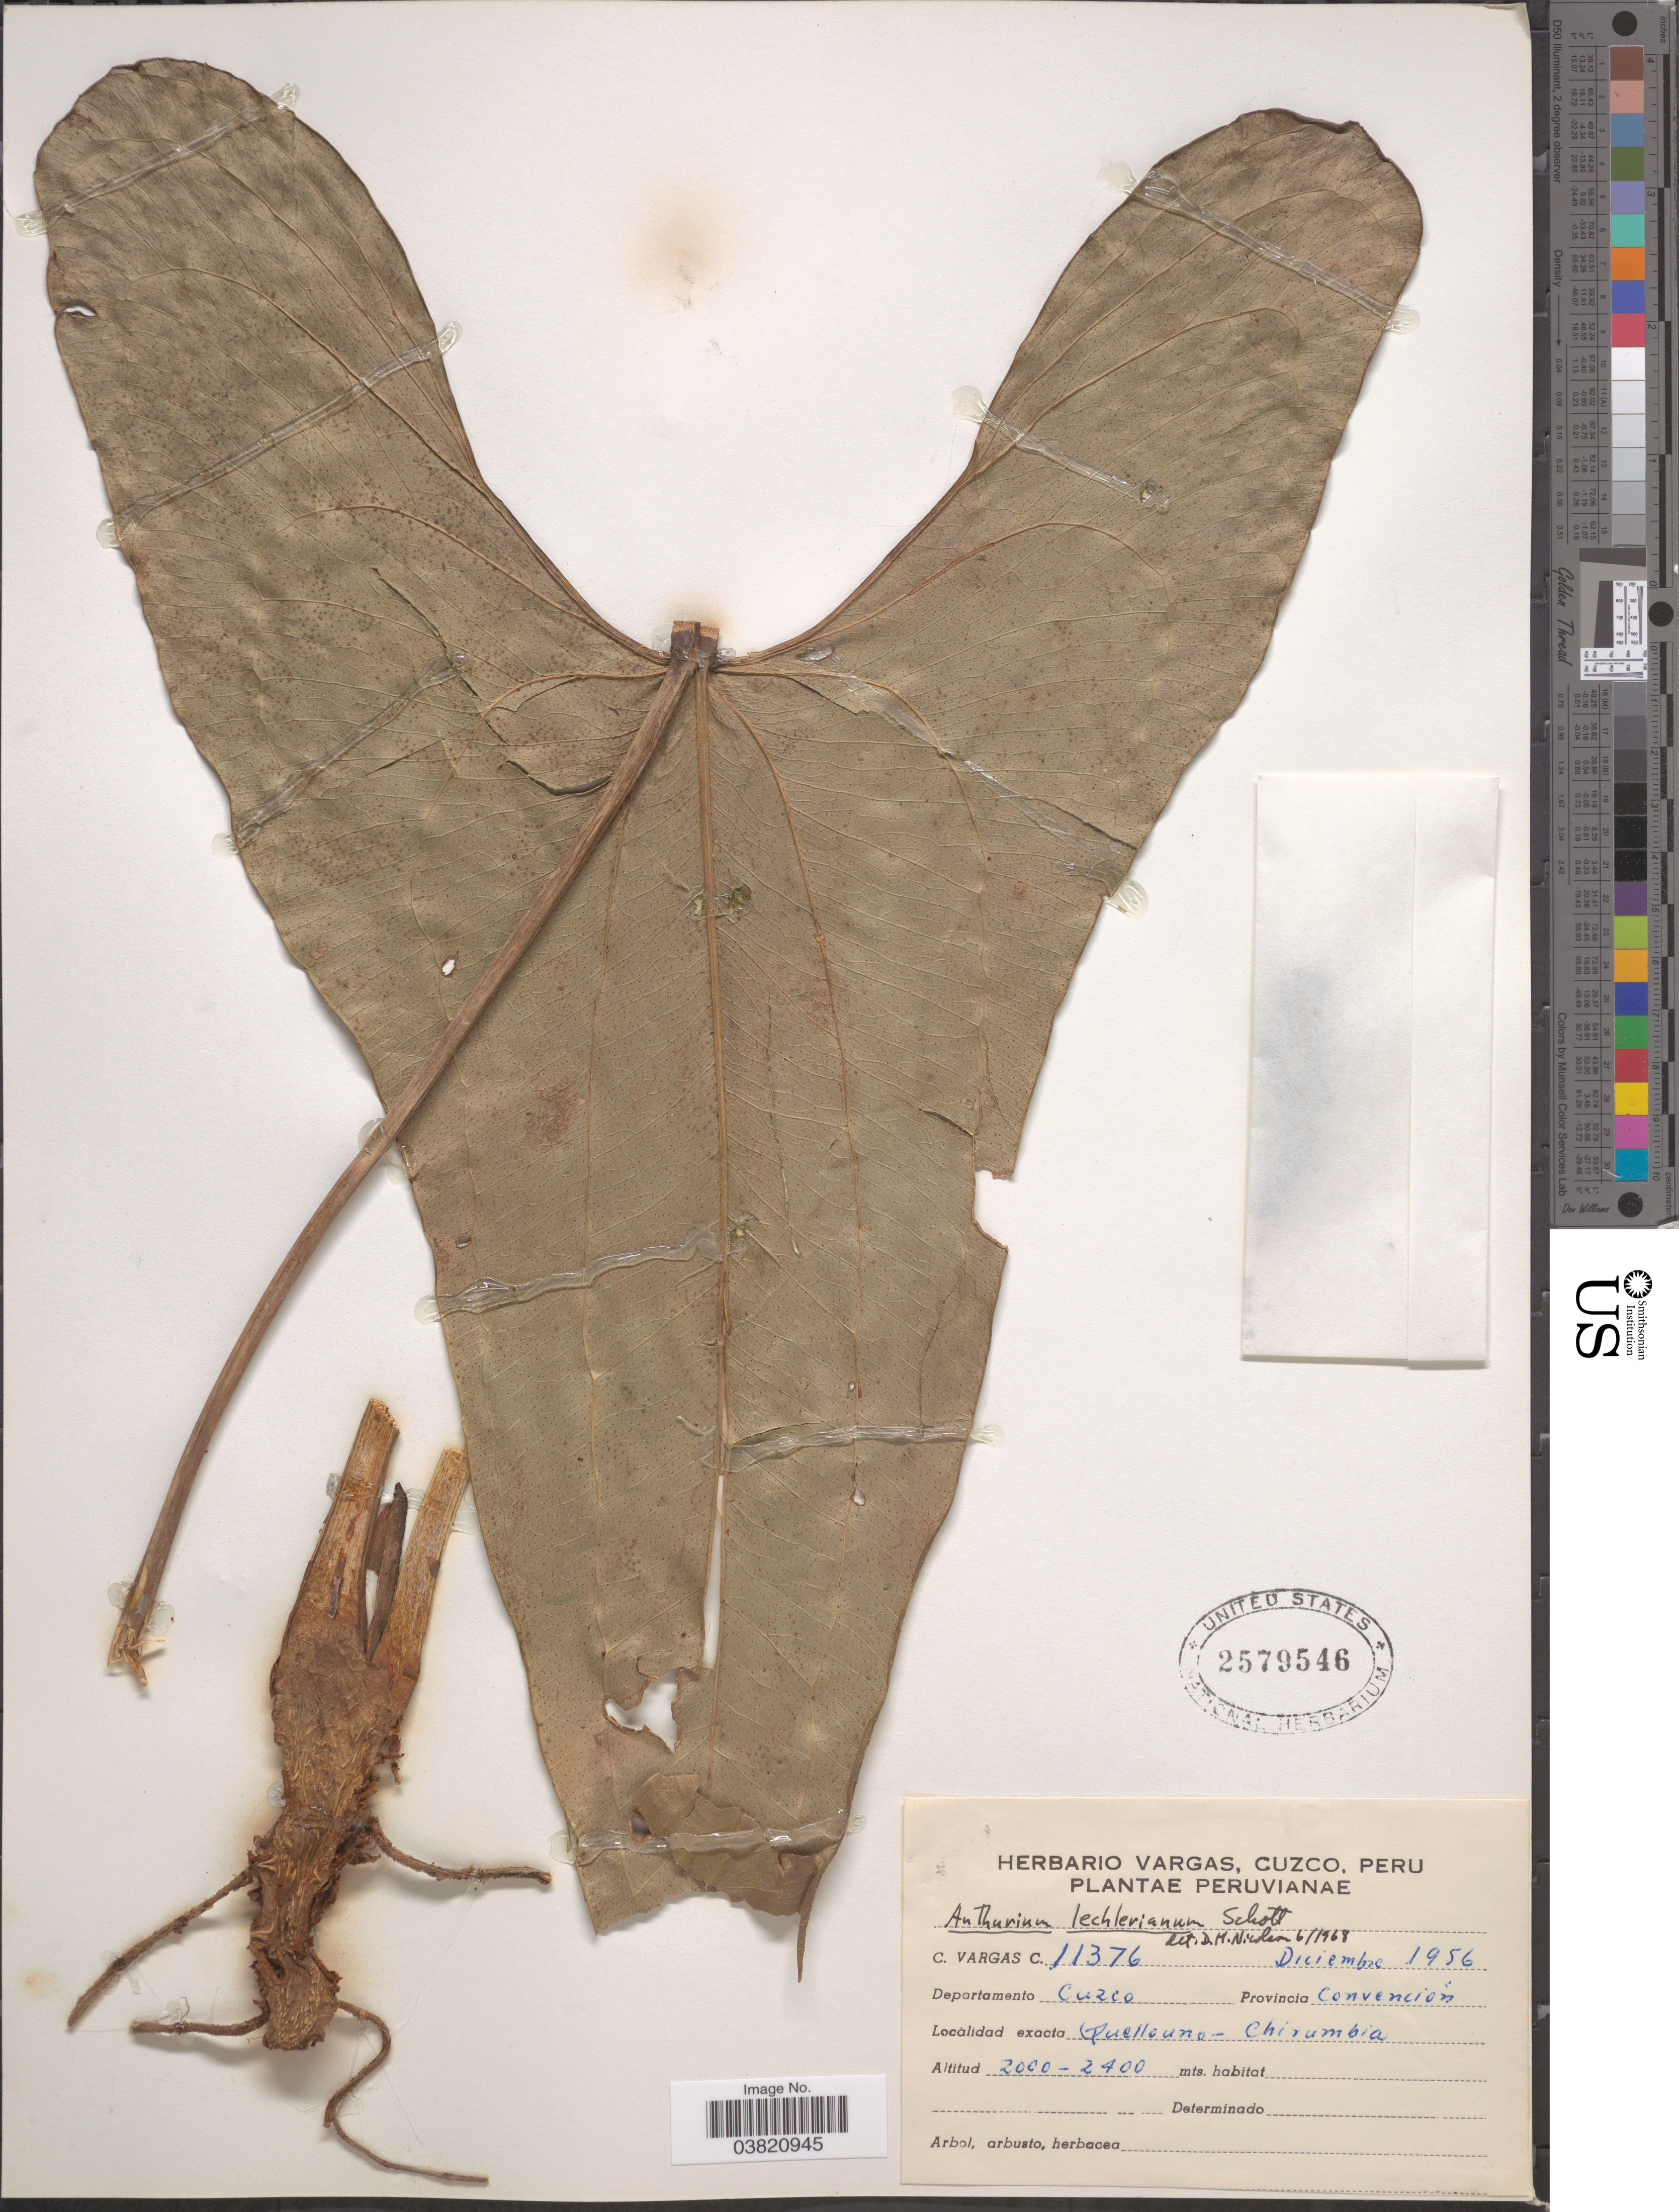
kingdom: Plantae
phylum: Tracheophyta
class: Liliopsida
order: Alismatales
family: Araceae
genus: Anthurium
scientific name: Anthurium lechlerianum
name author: Schott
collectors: C. Vargas Calderón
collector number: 11376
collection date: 1956-12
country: Peru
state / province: Cusco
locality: Departamento Cuzco. Provincia Convención. Quelloúno-Chirambia.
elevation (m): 2000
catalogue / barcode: US 2579546